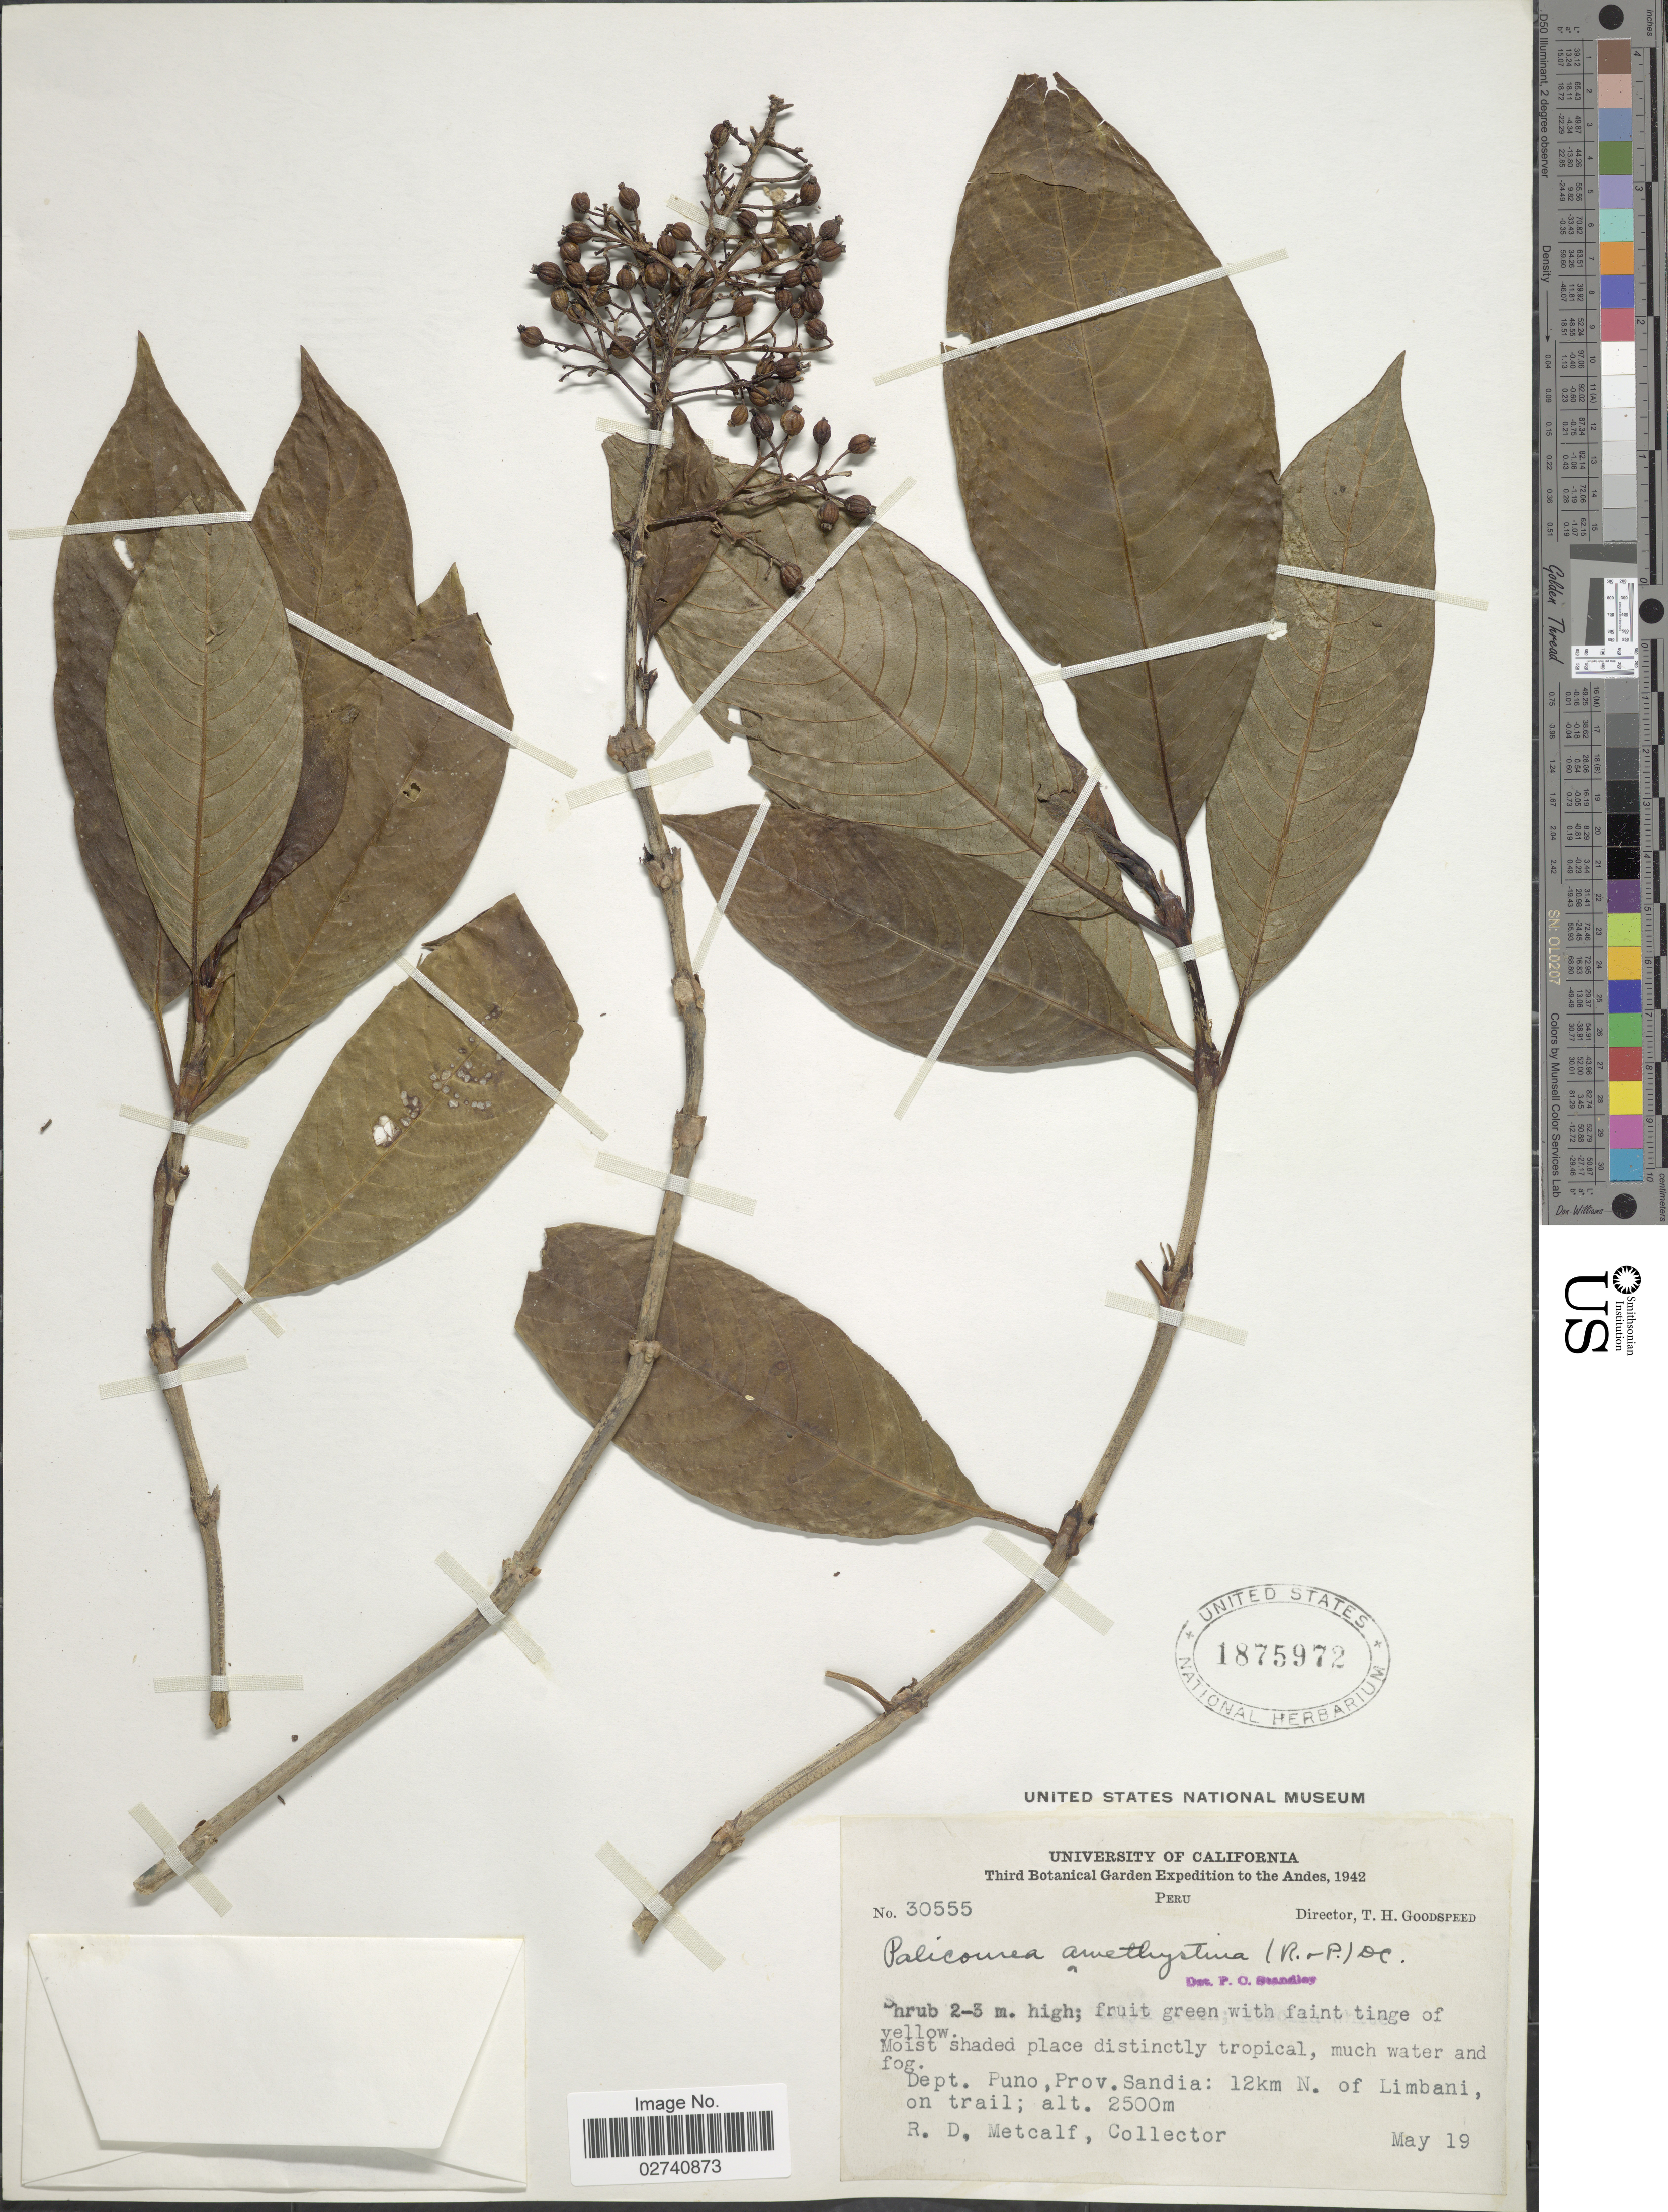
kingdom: Plantae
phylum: Tracheophyta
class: Magnoliopsida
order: Gentianales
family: Rubiaceae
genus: Palicourea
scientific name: Palicourea amethystina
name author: (Ruiz & Pav.) DC.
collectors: R. D. Metcalf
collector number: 30555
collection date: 1942-05-19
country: Peru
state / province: Puno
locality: Andes Prov. Sandia: 12 km N. of Limbani, on trail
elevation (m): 2500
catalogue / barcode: US 1875972